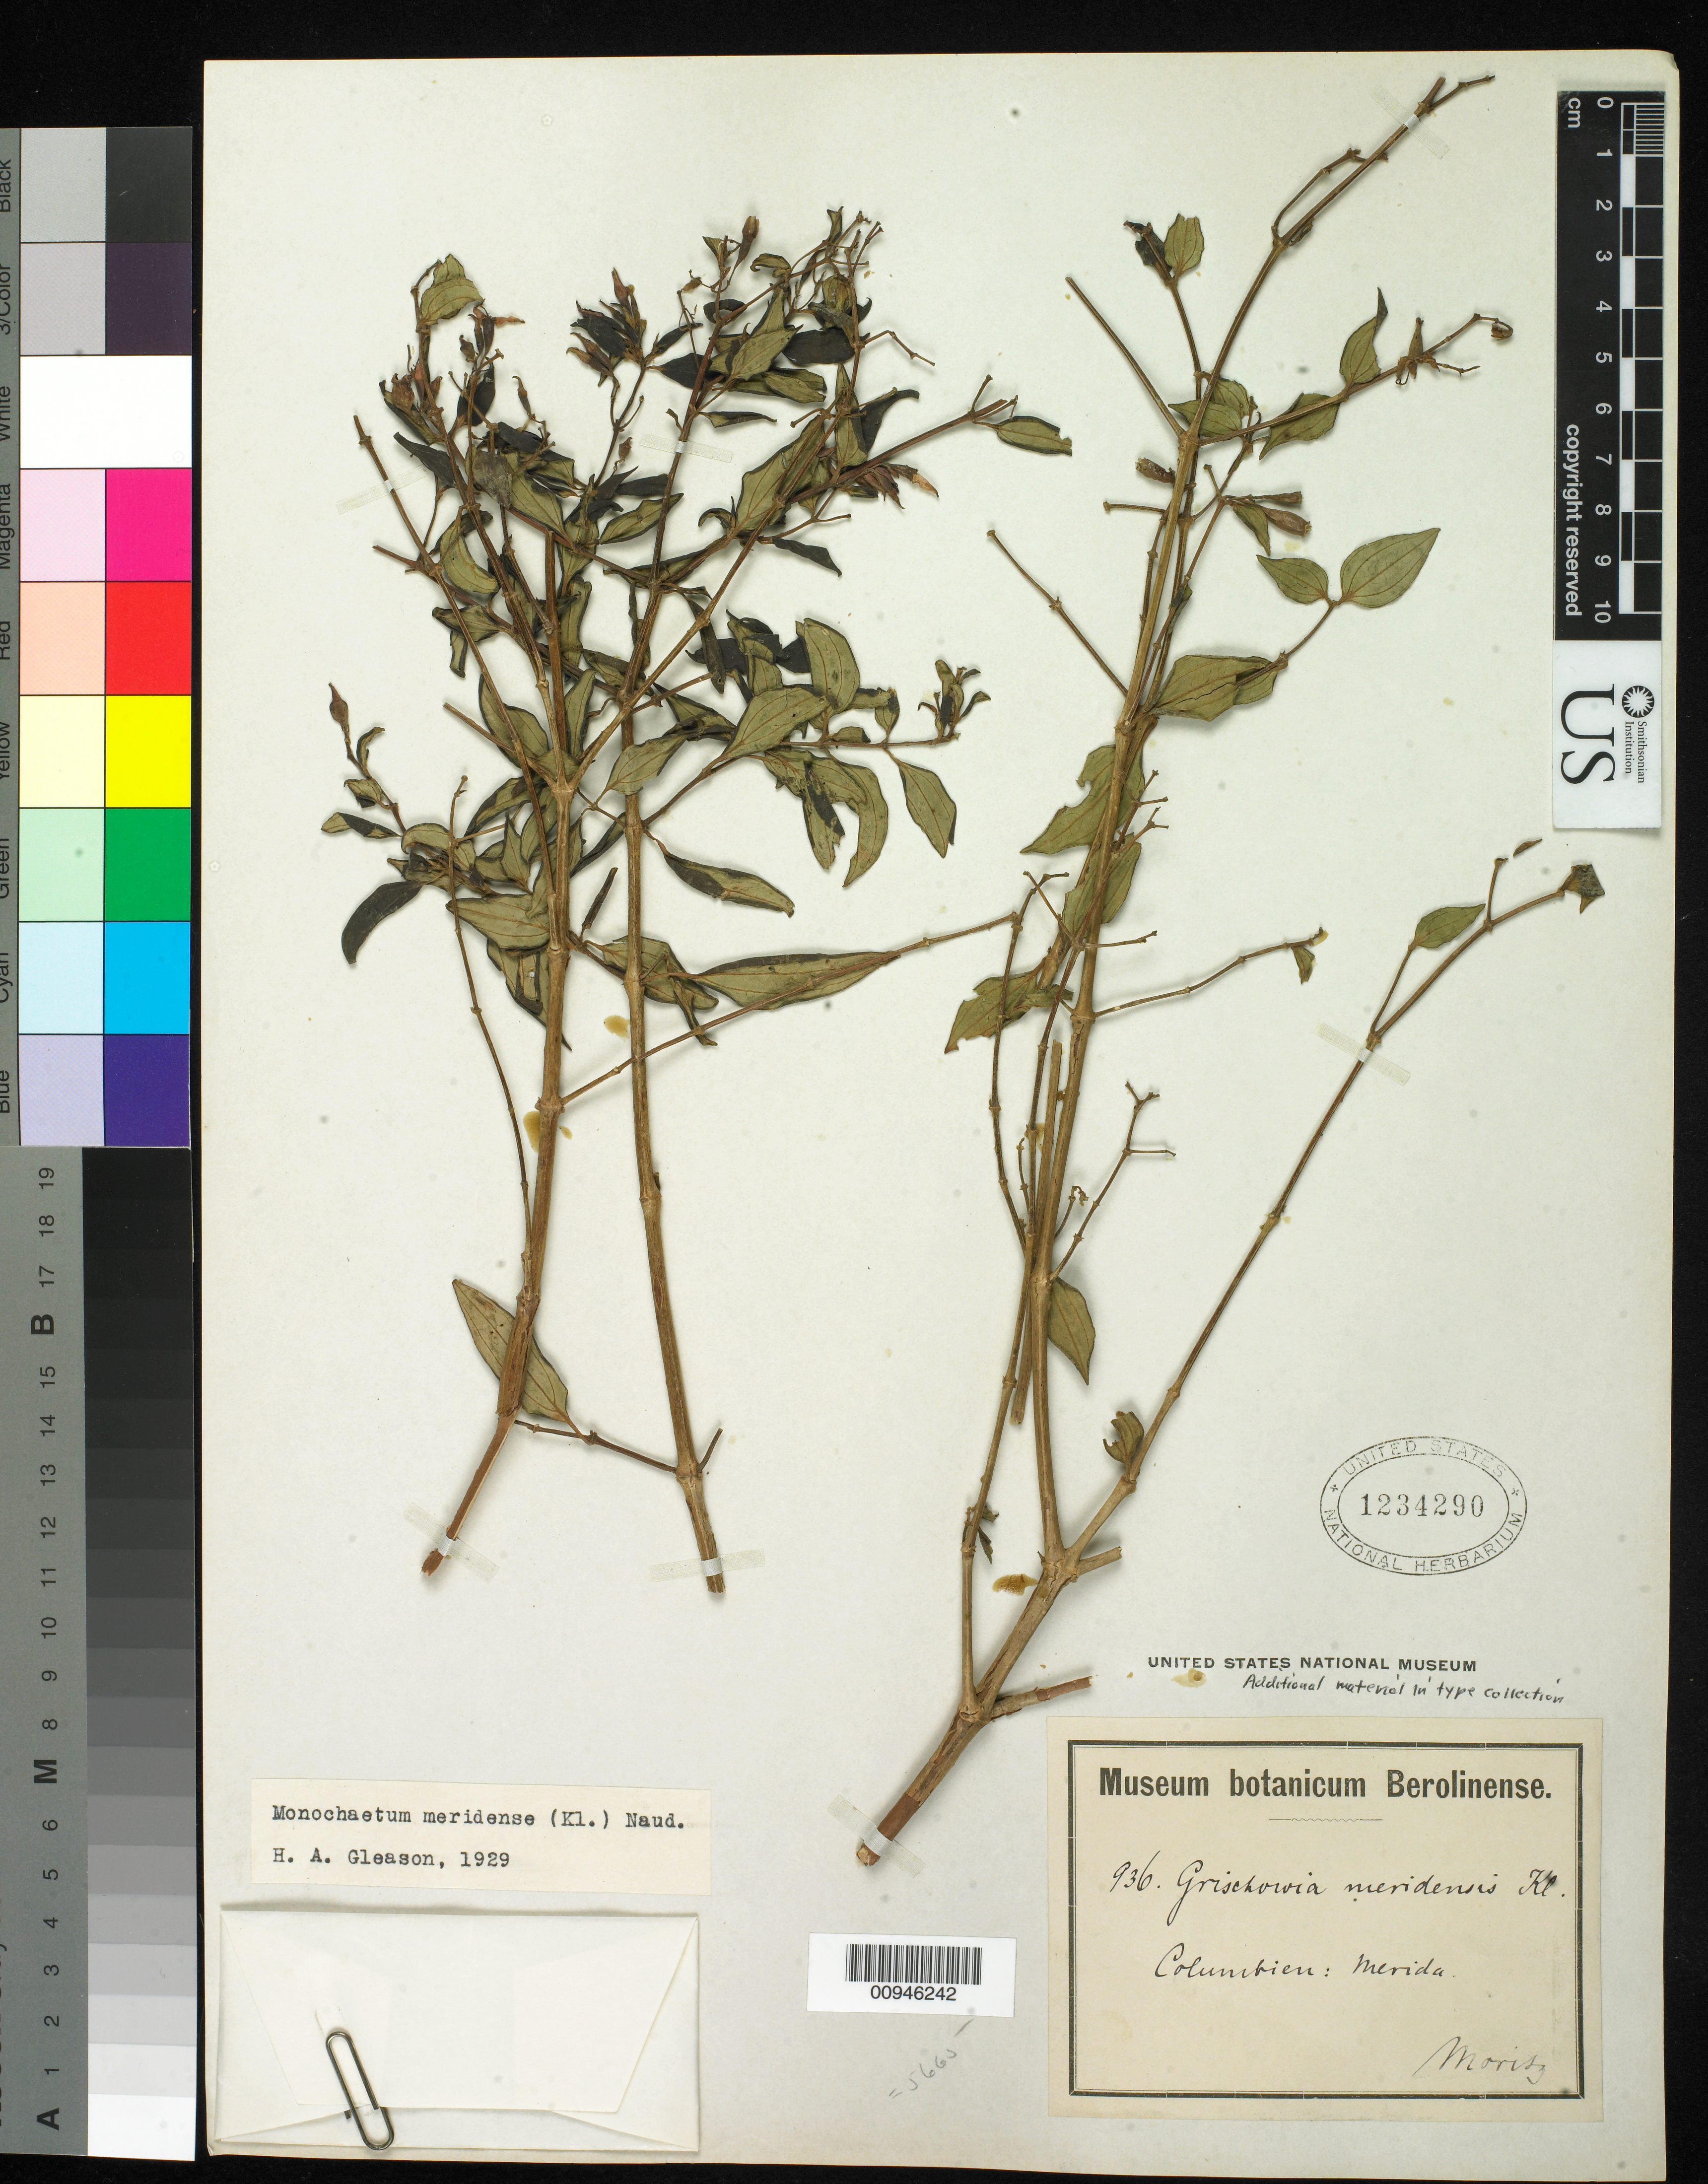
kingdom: Plantae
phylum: Tracheophyta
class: Magnoliopsida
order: Myrtales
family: Melastomataceae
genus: Grischowia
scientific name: Grischowia meridensis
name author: Klotzsch ex H. Karst.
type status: Isotype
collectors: J. W. Moritz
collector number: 936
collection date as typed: from original record, 1844-1845 (not on label, probably from literature?)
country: Venezuela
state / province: Mérida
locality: Jaji.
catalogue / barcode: US 1234290